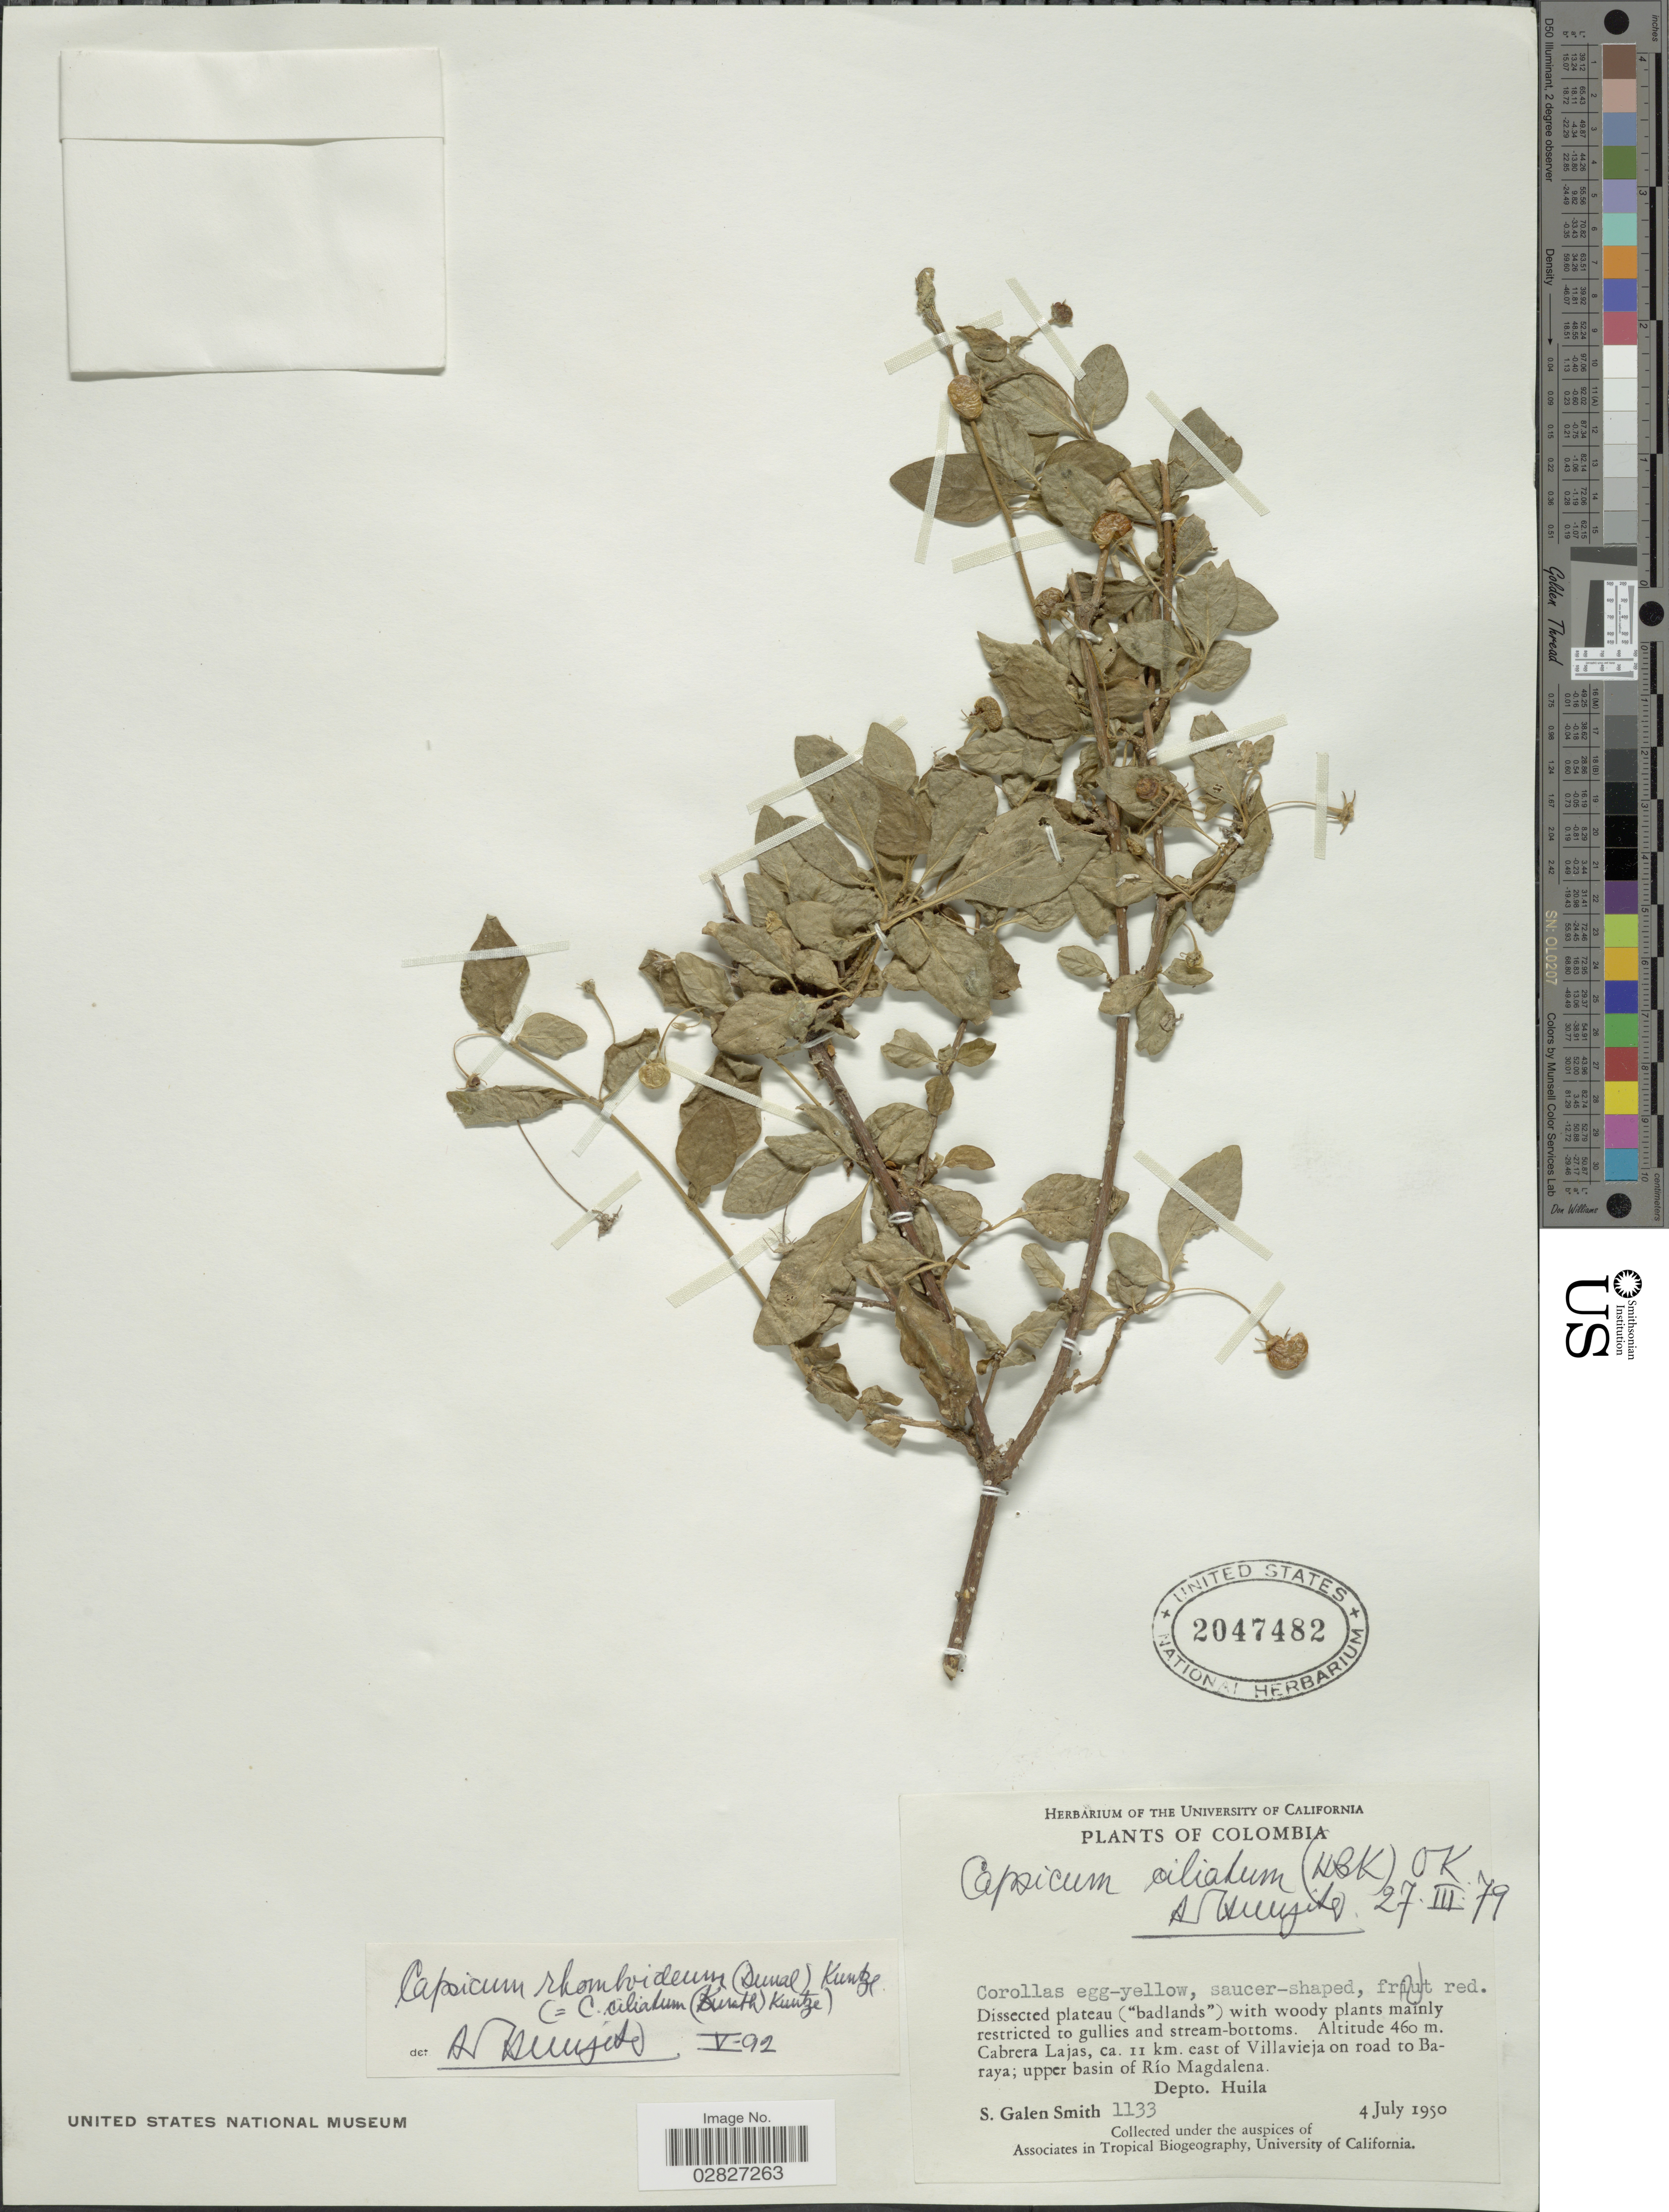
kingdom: Plantae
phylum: Tracheophyta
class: Magnoliopsida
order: Solanales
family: Solanaceae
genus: Capsicum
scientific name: Capsicum rhomboideum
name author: (Humb. & Bonpl. ex Dunal) Kuntze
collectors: S. G. Smith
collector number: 1133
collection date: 1950-07-04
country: Colombia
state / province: Huila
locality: Cabrera Lajas, ca. 11 km. east of Villavieja on road to Baraya; upper basin of Río Magdalena. Depto. Huila.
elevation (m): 460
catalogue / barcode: US 2047482